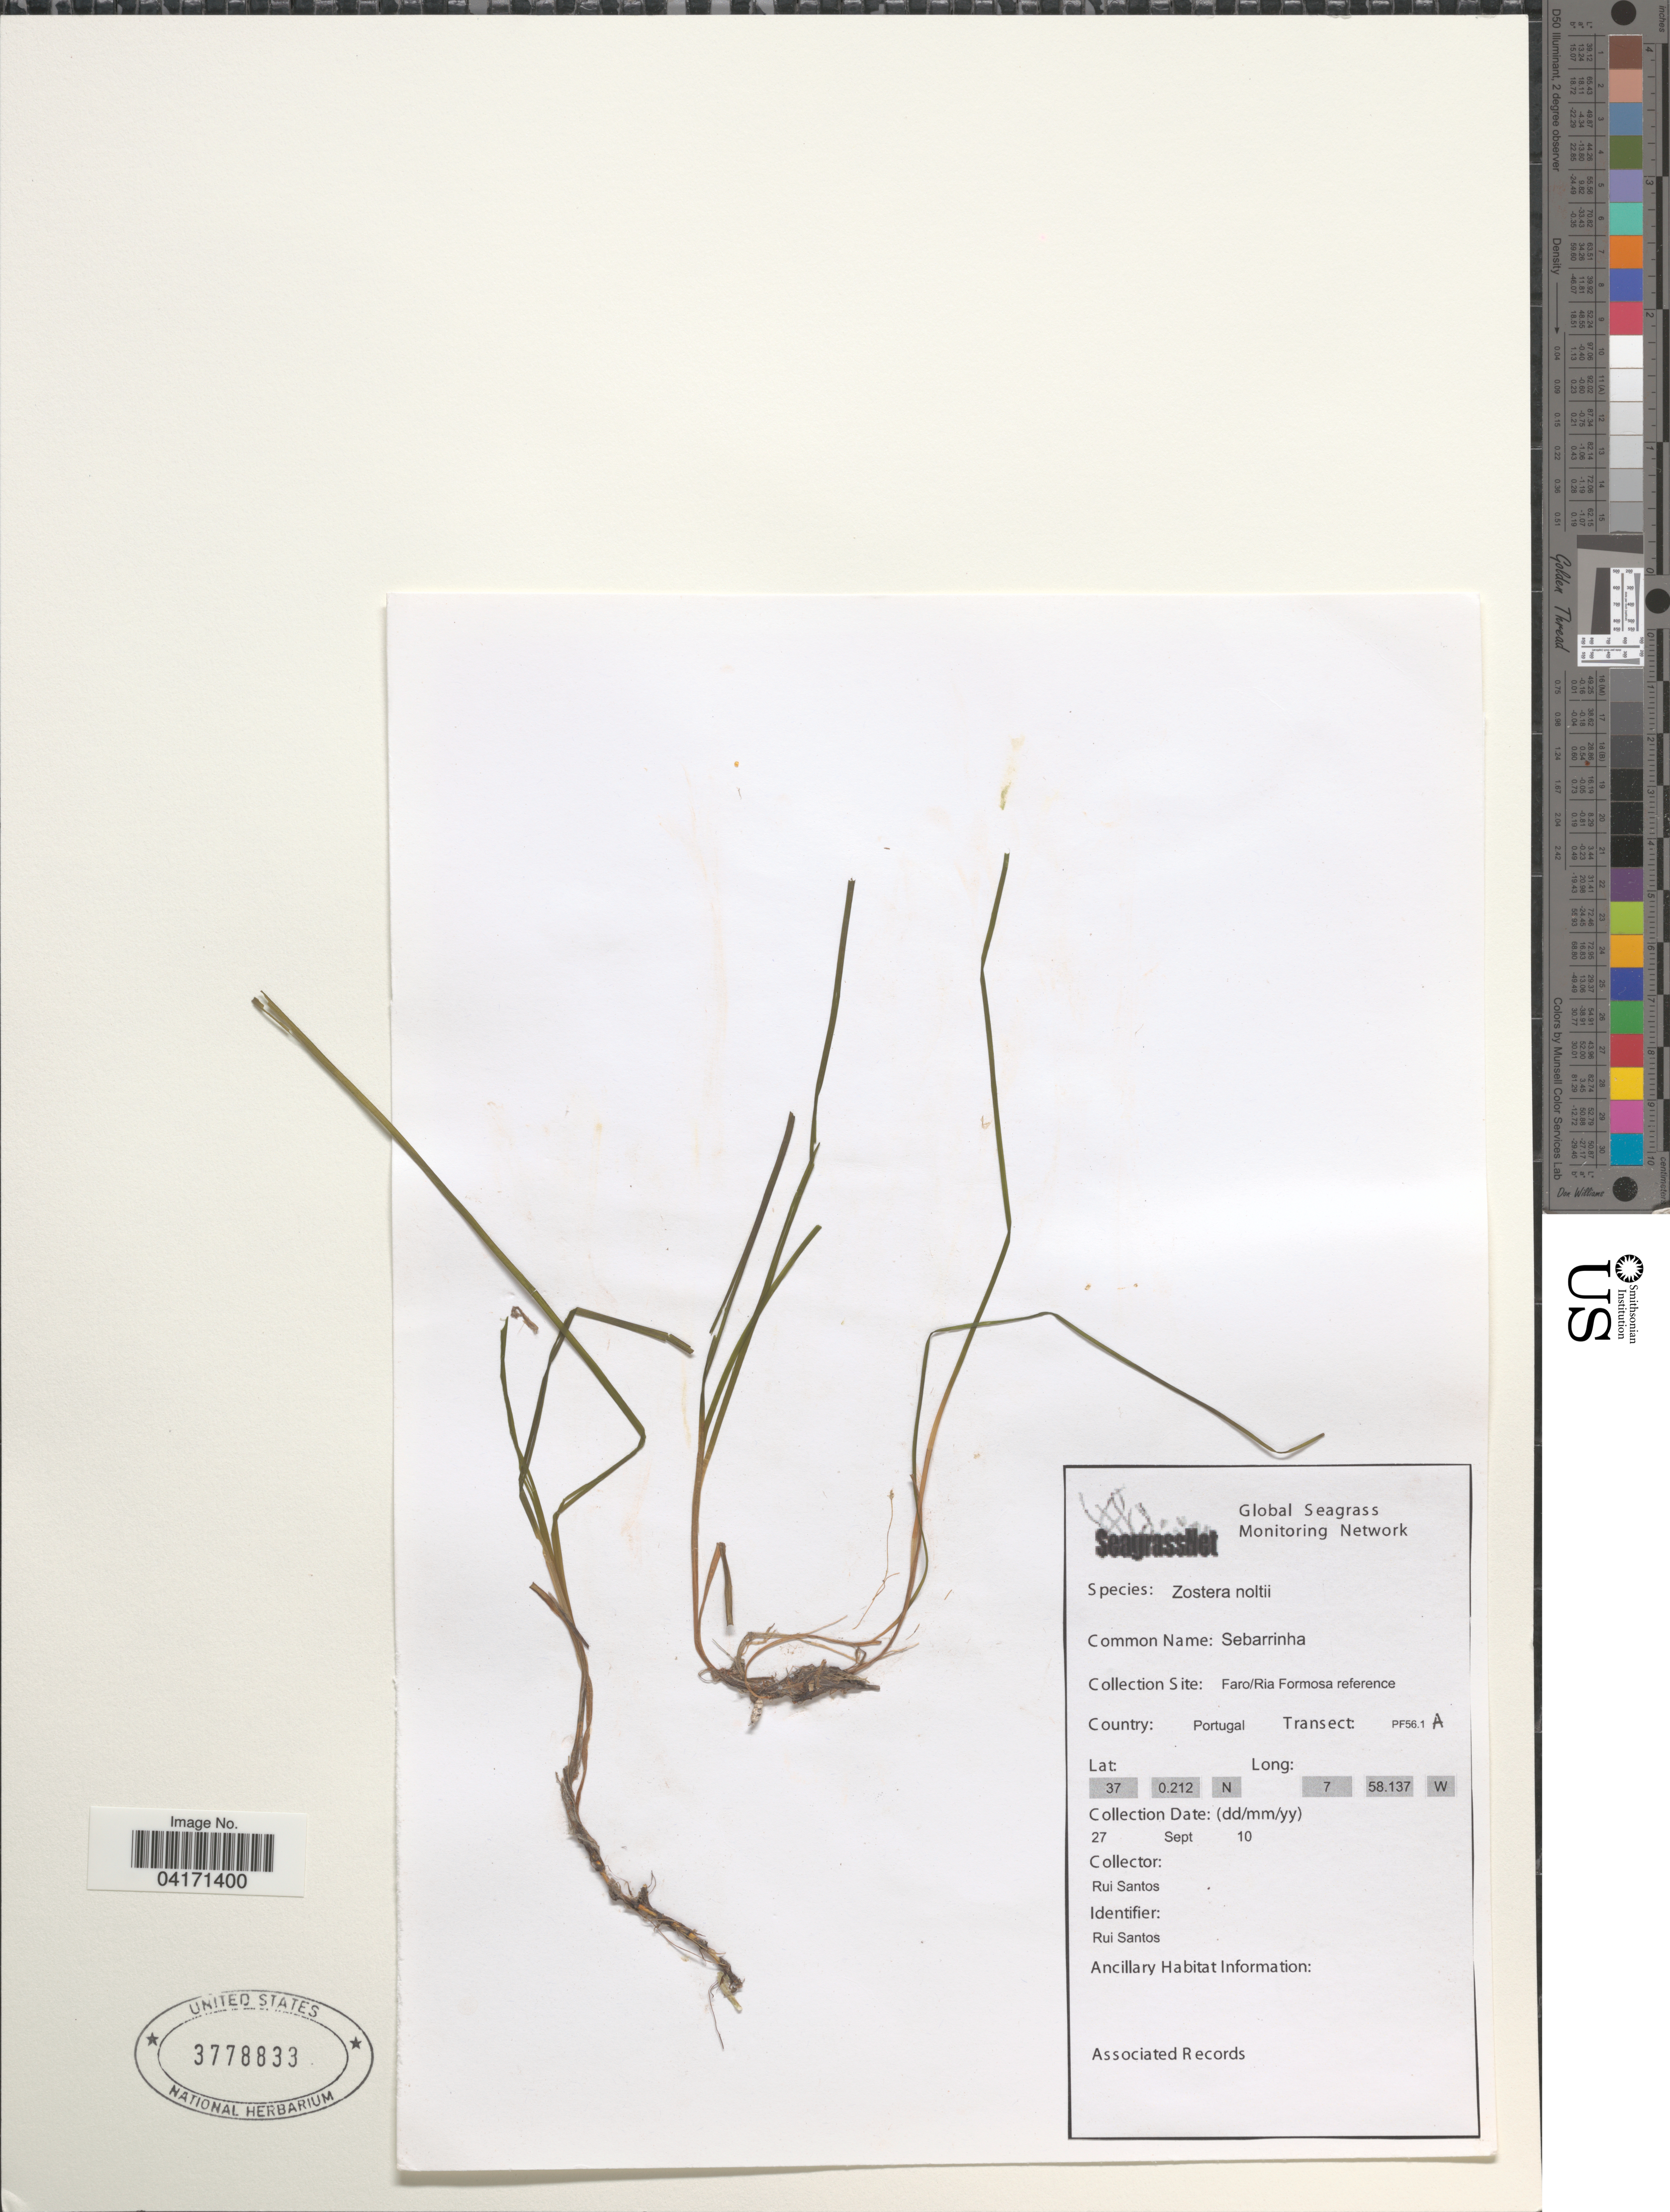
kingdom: Plantae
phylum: Tracheophyta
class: Liliopsida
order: Alismatales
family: Zosteraceae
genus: Zostera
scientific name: Zostera noltii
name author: Hornem.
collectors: R. Santos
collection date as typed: Transcribed d/m/y: 27/9/10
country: Portugal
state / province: Faro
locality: Ria Formosa reference. Transect: PF56.1 A.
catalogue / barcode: US 3778833